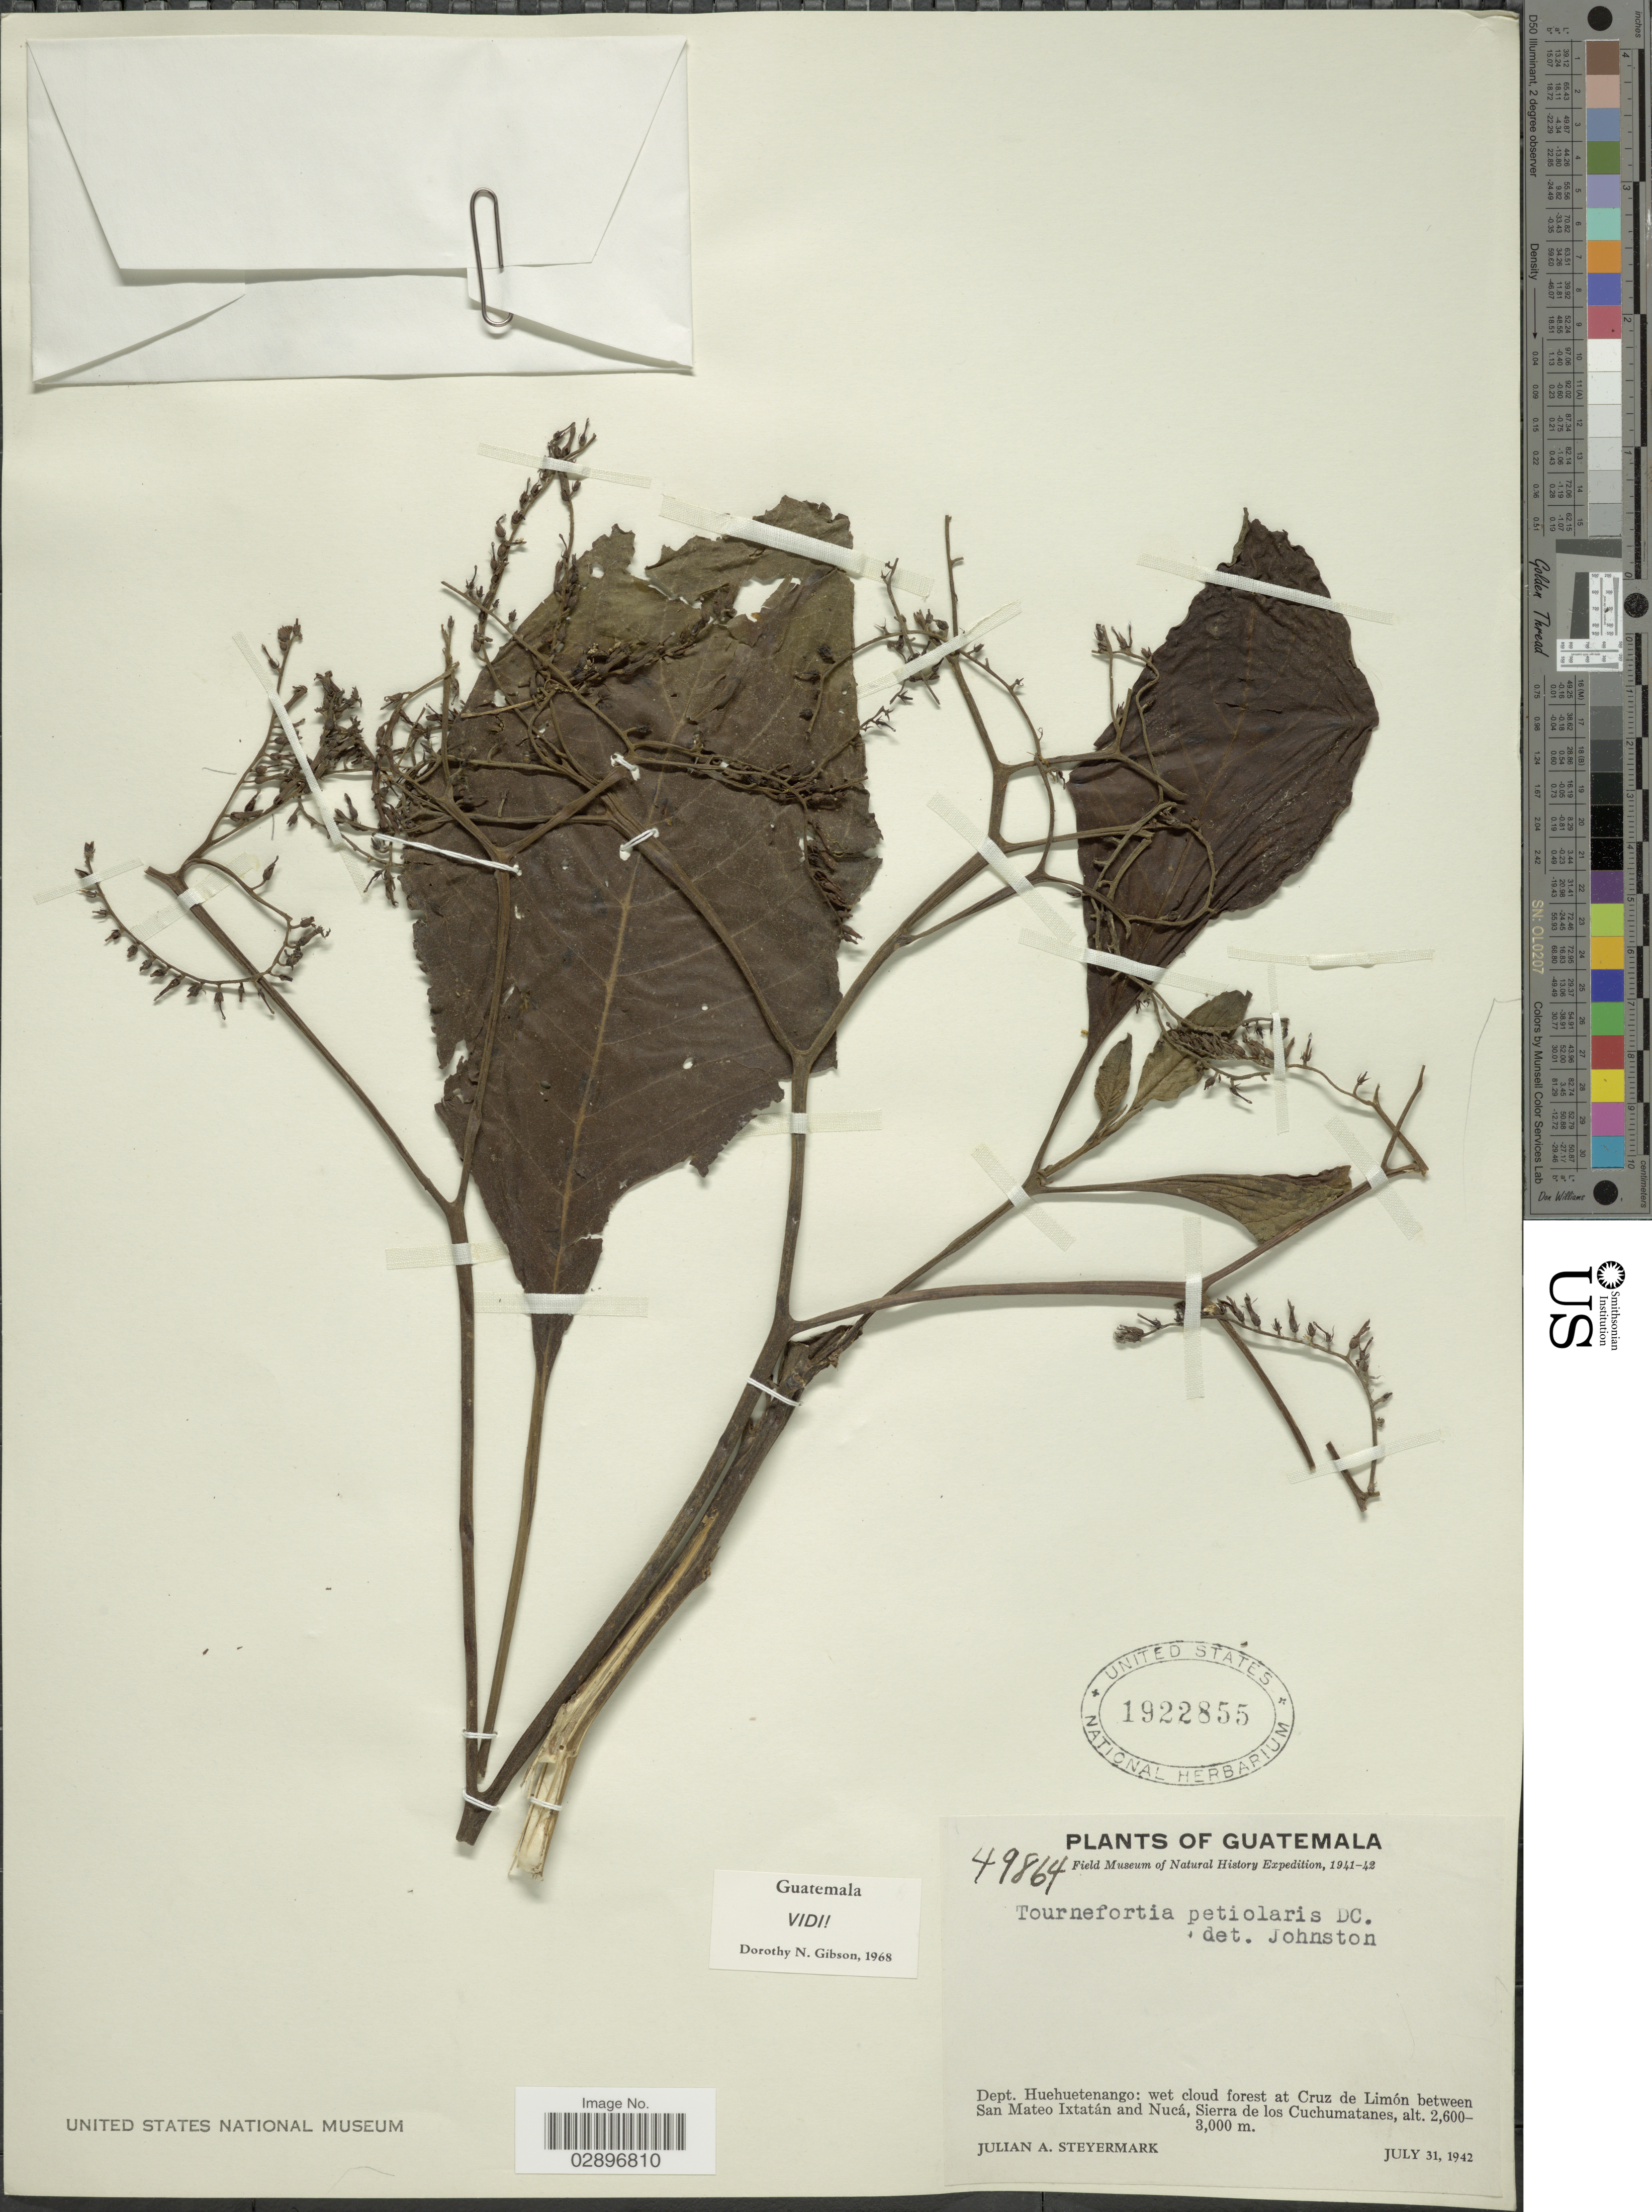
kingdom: Plantae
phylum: Tracheophyta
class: Magnoliopsida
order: Boraginales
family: Heliotropiaceae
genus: Tournefortia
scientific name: Tournefortia petiolaris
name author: DC.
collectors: J. Steyermark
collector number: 49864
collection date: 1942-07-31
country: Guatemala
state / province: Huehuetenango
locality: Dept. Huehuetenango: wet cloud forest at Cruz de Limón between San Mateo Ixtatán and Nucá, Sierra de los Cuchumatanes.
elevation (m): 2600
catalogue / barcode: US 1922855